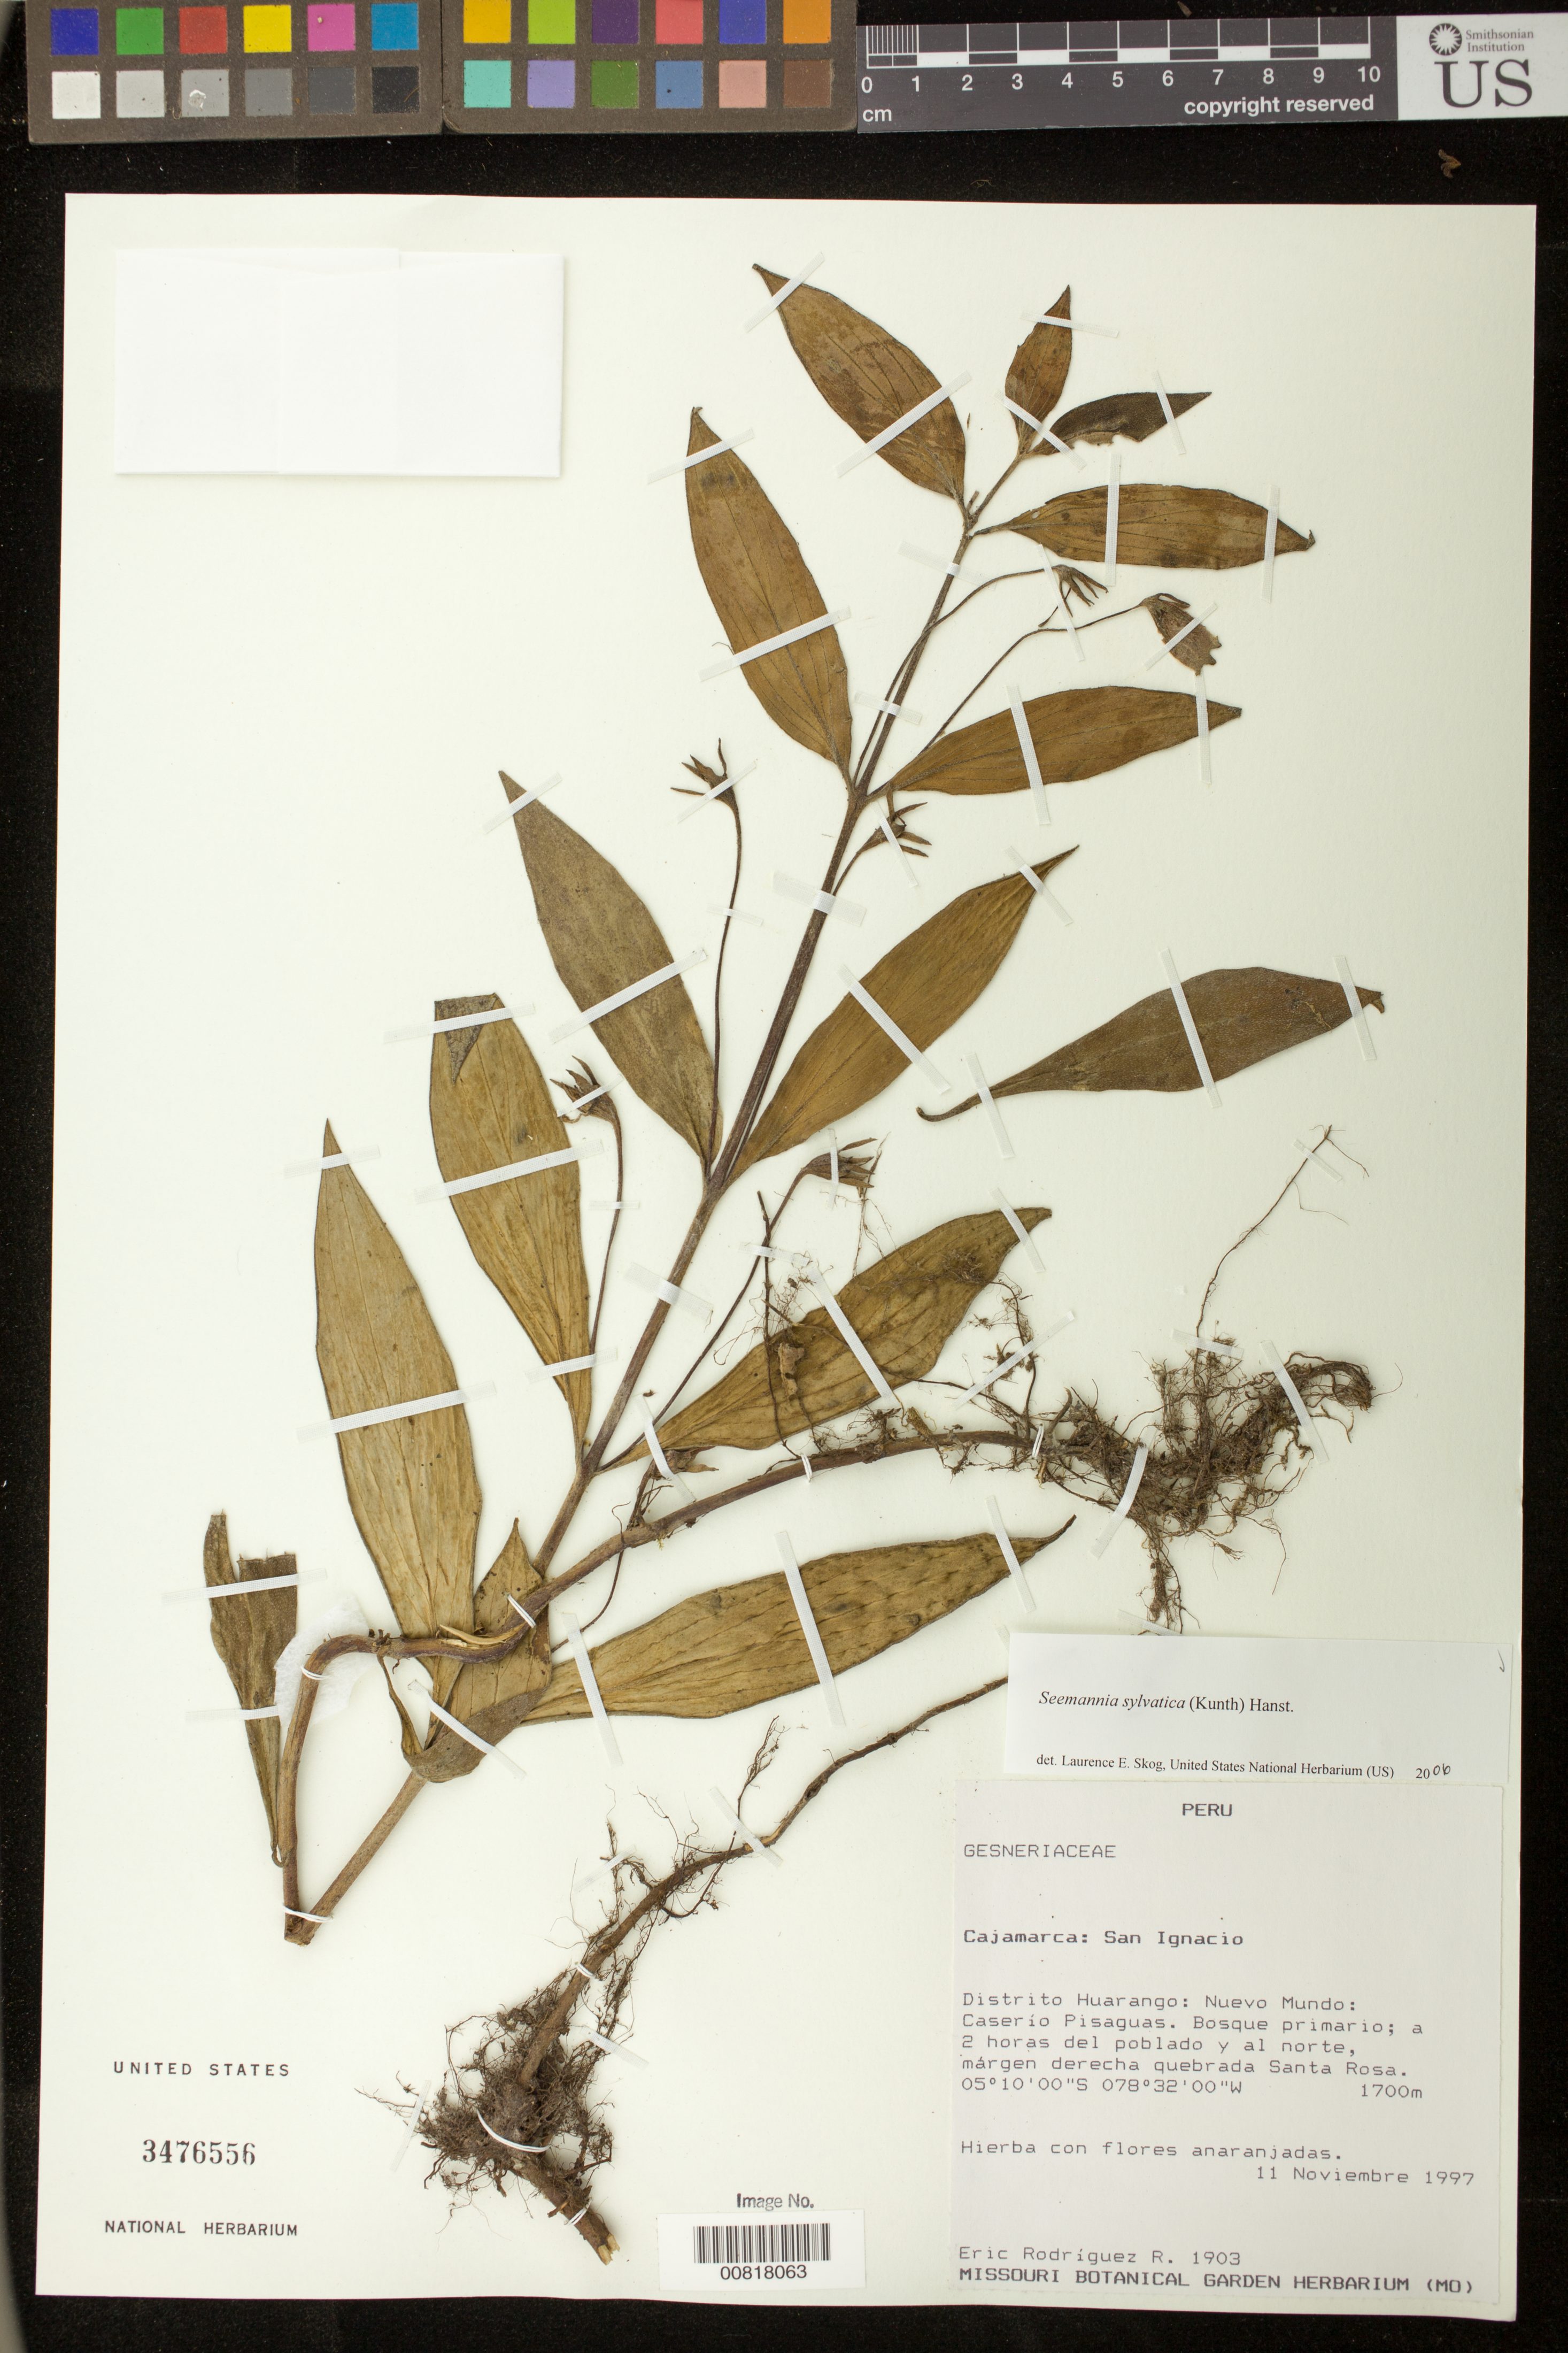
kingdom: Plantae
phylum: Tracheophyta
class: Magnoliopsida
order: Lamiales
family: Gesneriaceae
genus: Seemannia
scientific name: Seemannia sylvatica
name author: (Kunth) Hanst.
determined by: Skog, Laurence E.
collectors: E. Rodríguez R.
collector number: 1903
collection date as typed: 11 Nov 1997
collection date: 1997-11-11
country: Peru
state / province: Cajamarca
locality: Cajamarca: San Ignacio. Distrito Huranango: Nuevo Mundo: Caserío Pisaguas, a 2 horas del poblado y al norte, margen derecha quebrada Santa Rosa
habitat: Bosque primario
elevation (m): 1700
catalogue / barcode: US 3476556